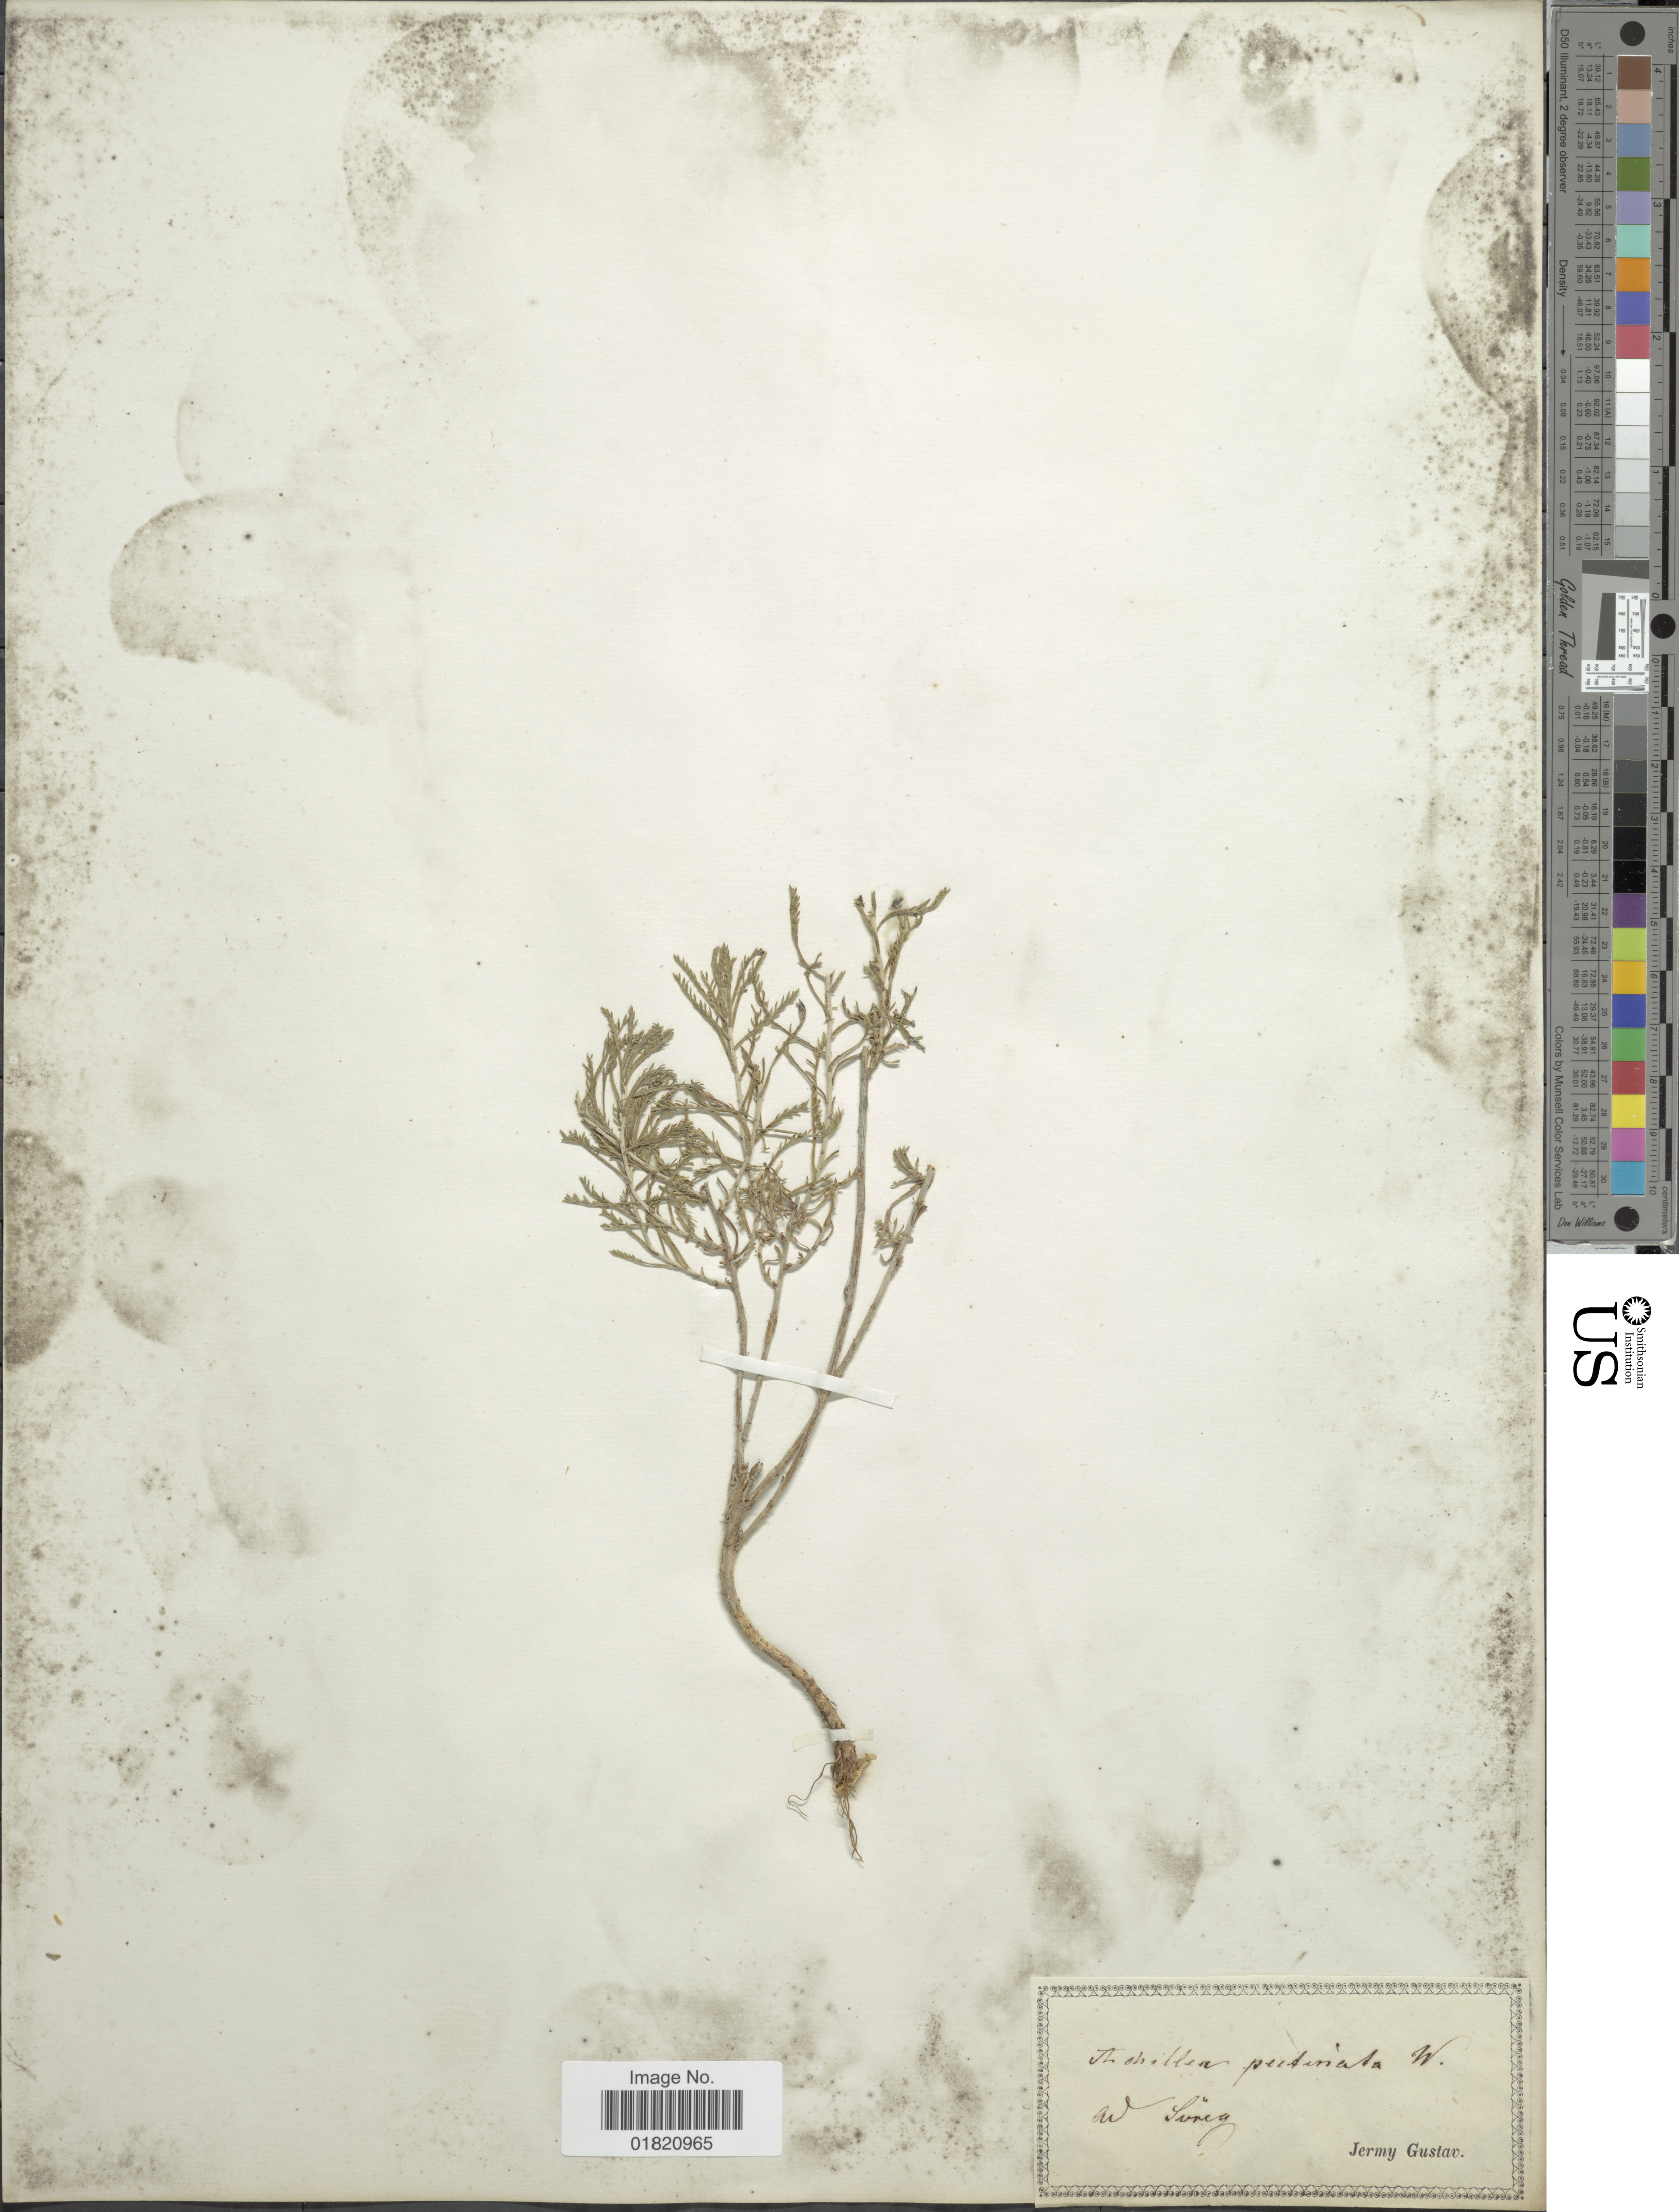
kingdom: Plantae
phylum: Tracheophyta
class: Magnoliopsida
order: Asterales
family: Asteraceae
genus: Achillea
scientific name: Achillea pectinata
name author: Willd.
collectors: J. Gustav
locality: Ad Surca [interpreted]